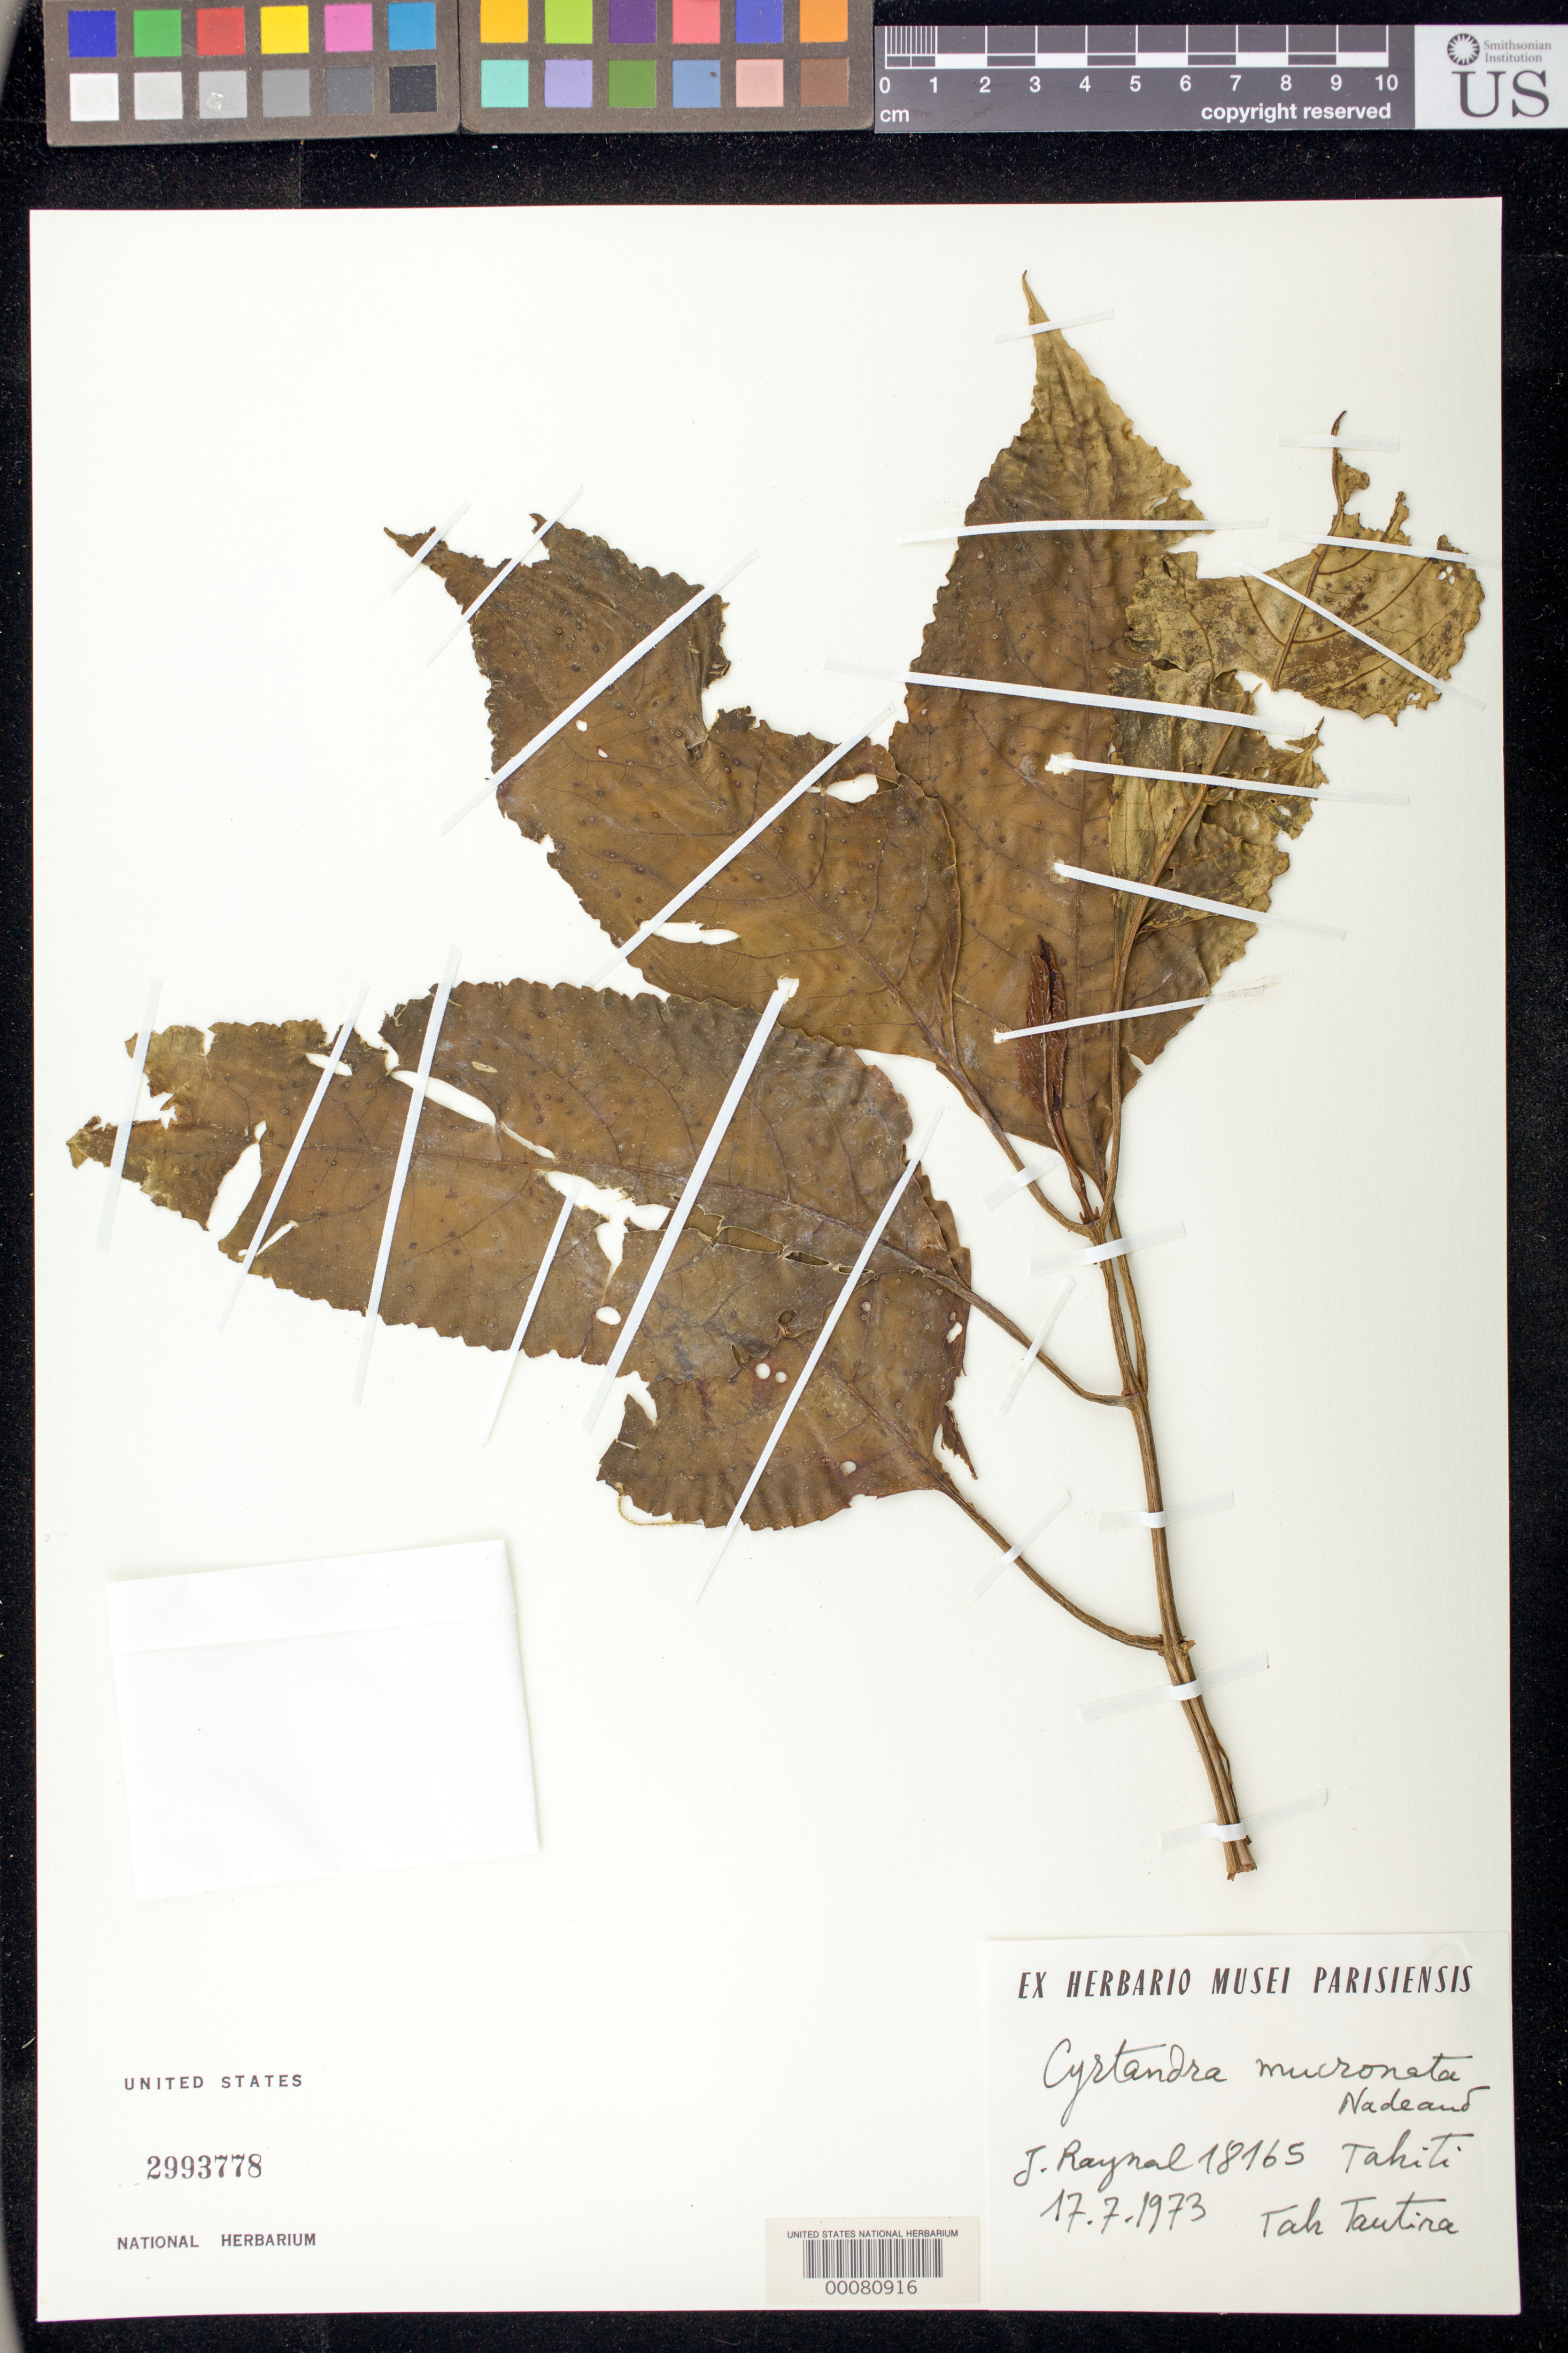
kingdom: Plantae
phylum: Tracheophyta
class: Magnoliopsida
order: Lamiales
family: Gesneriaceae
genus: Cyrtandra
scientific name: Cyrtandra mucronata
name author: Nadeaud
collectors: J. Raynal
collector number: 18165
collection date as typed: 17 Jul 1973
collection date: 1973-07-17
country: French Polynesia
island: Tahiti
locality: Tautira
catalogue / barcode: US 2993778